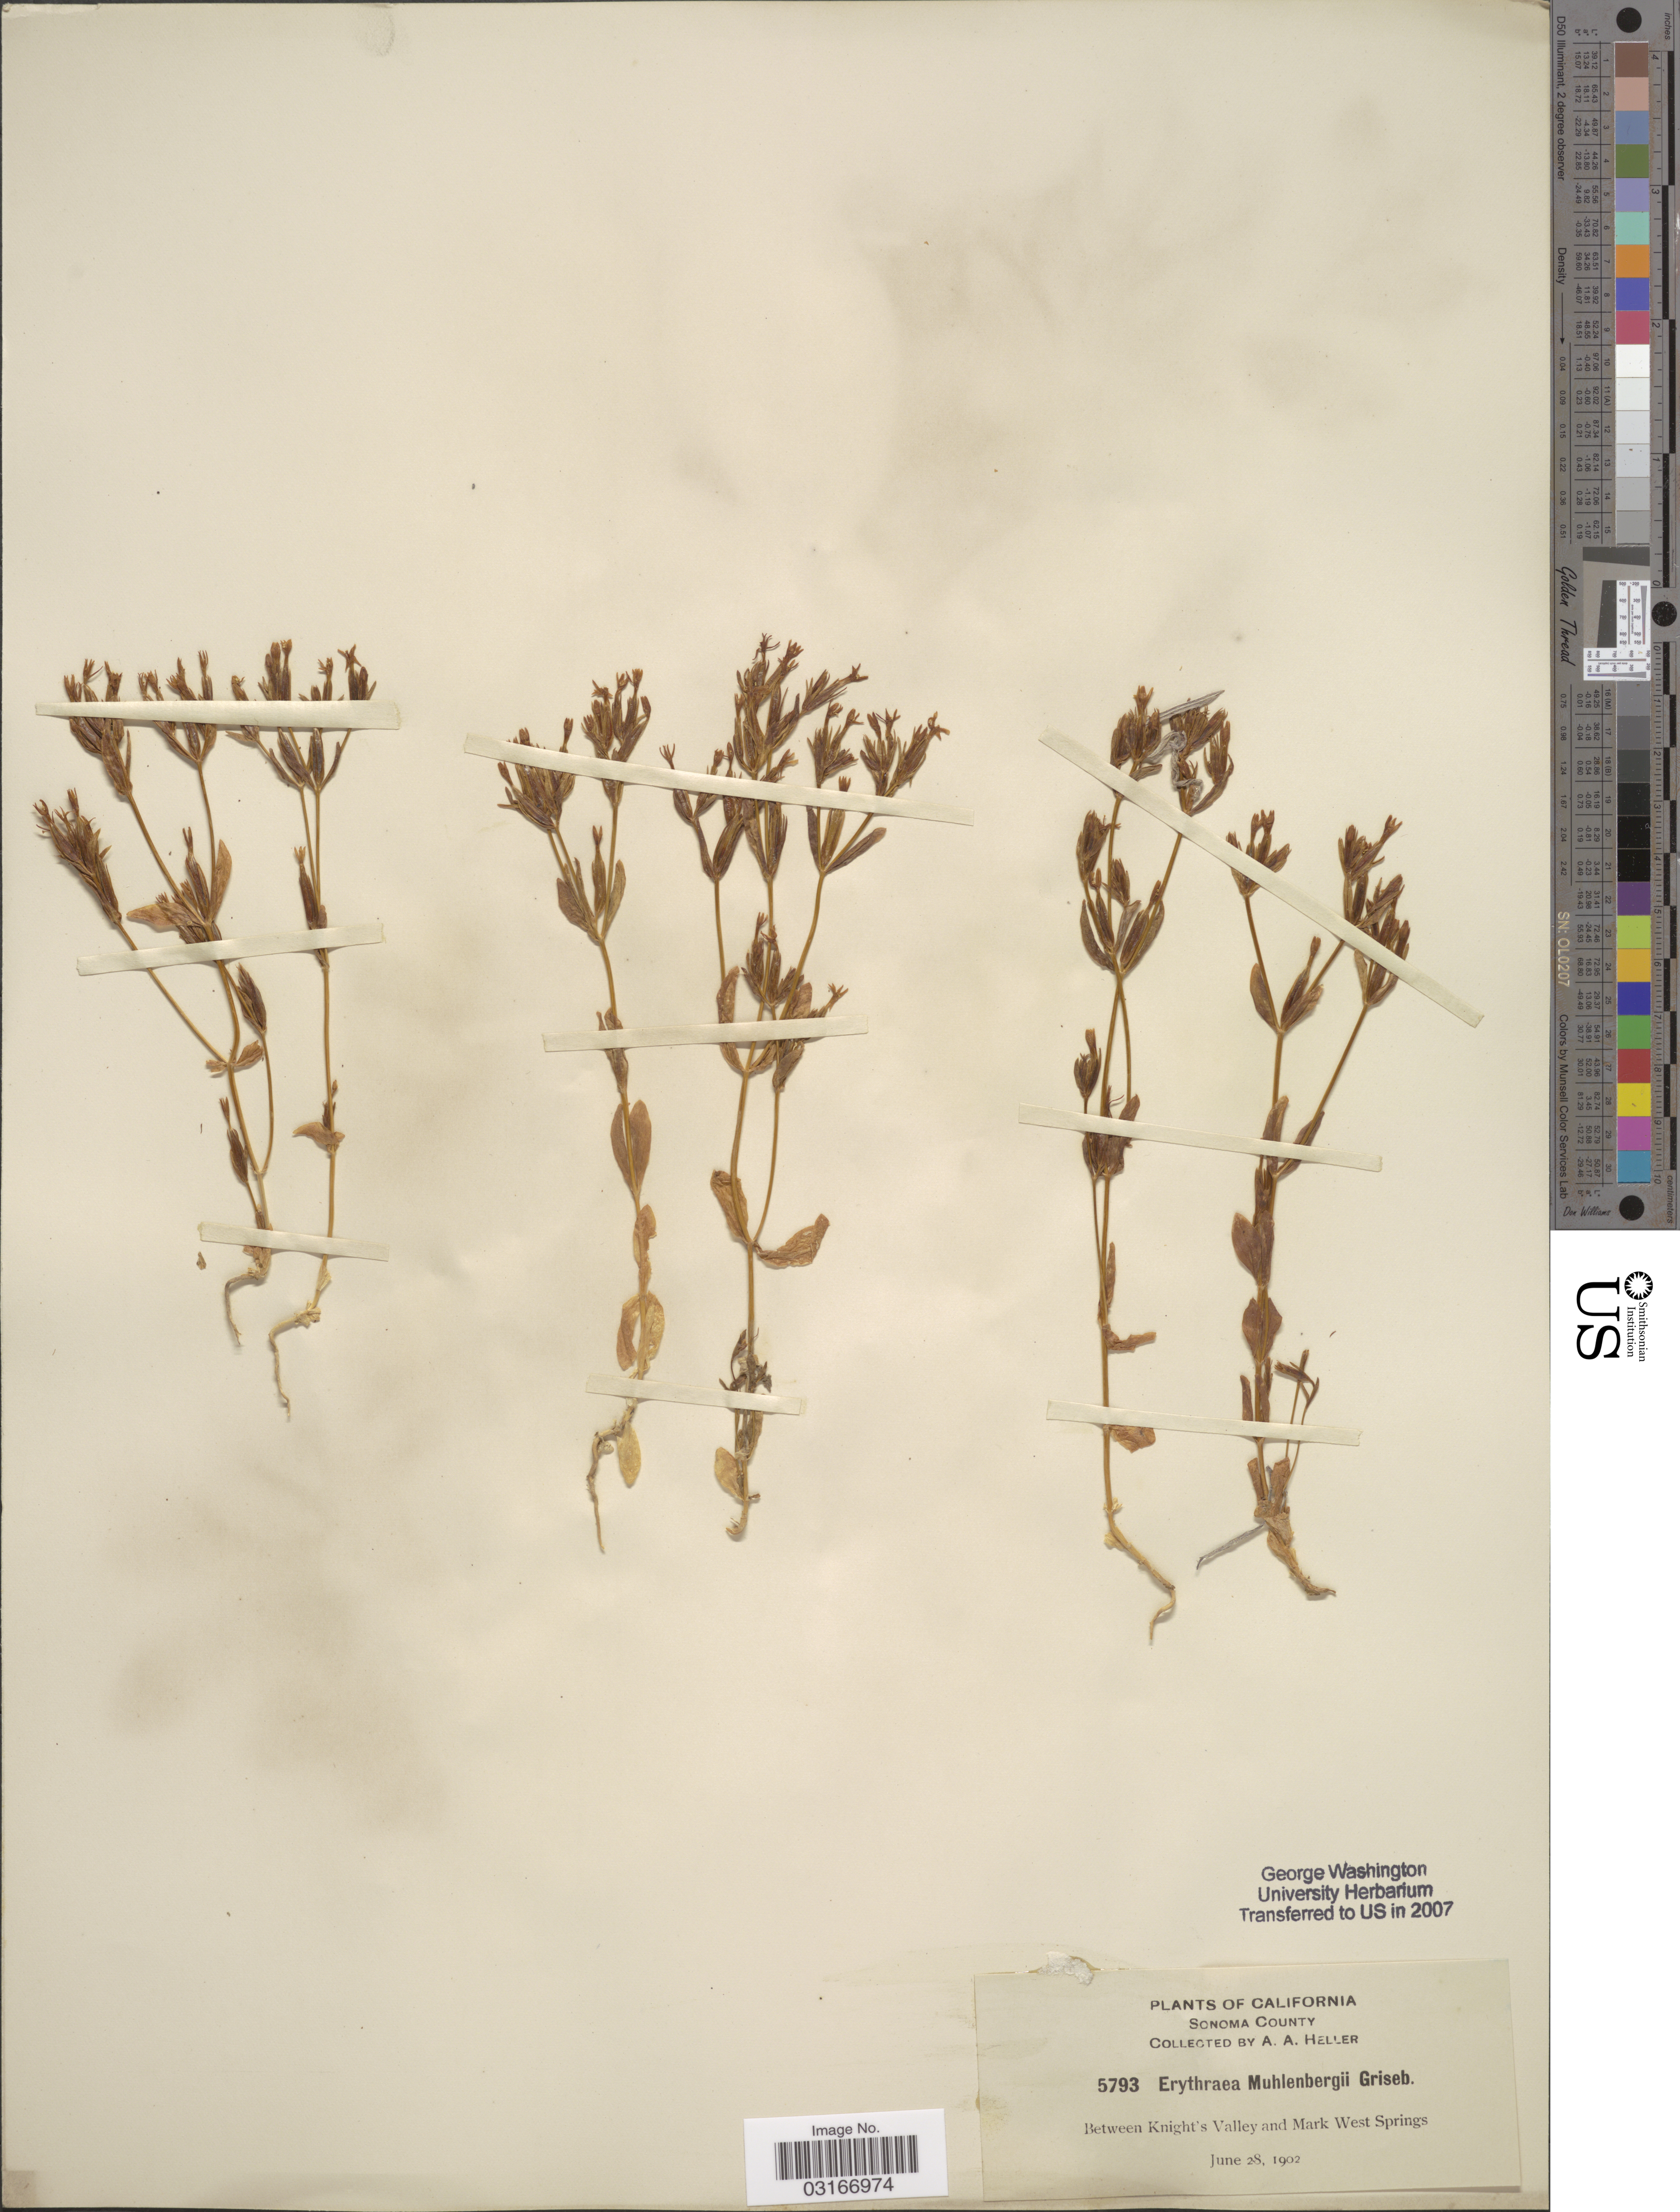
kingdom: Plantae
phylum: Tracheophyta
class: Magnoliopsida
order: Gentianales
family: Gentianaceae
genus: Centaurium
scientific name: Centaurium muehlenbergii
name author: (Griseb.) W. Wight ex Piper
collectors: A. A. Heller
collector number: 5793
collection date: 1902-06-28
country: United States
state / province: California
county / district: Sonoma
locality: Sonoma County, Between Knight's Valley and Mark West Springs.